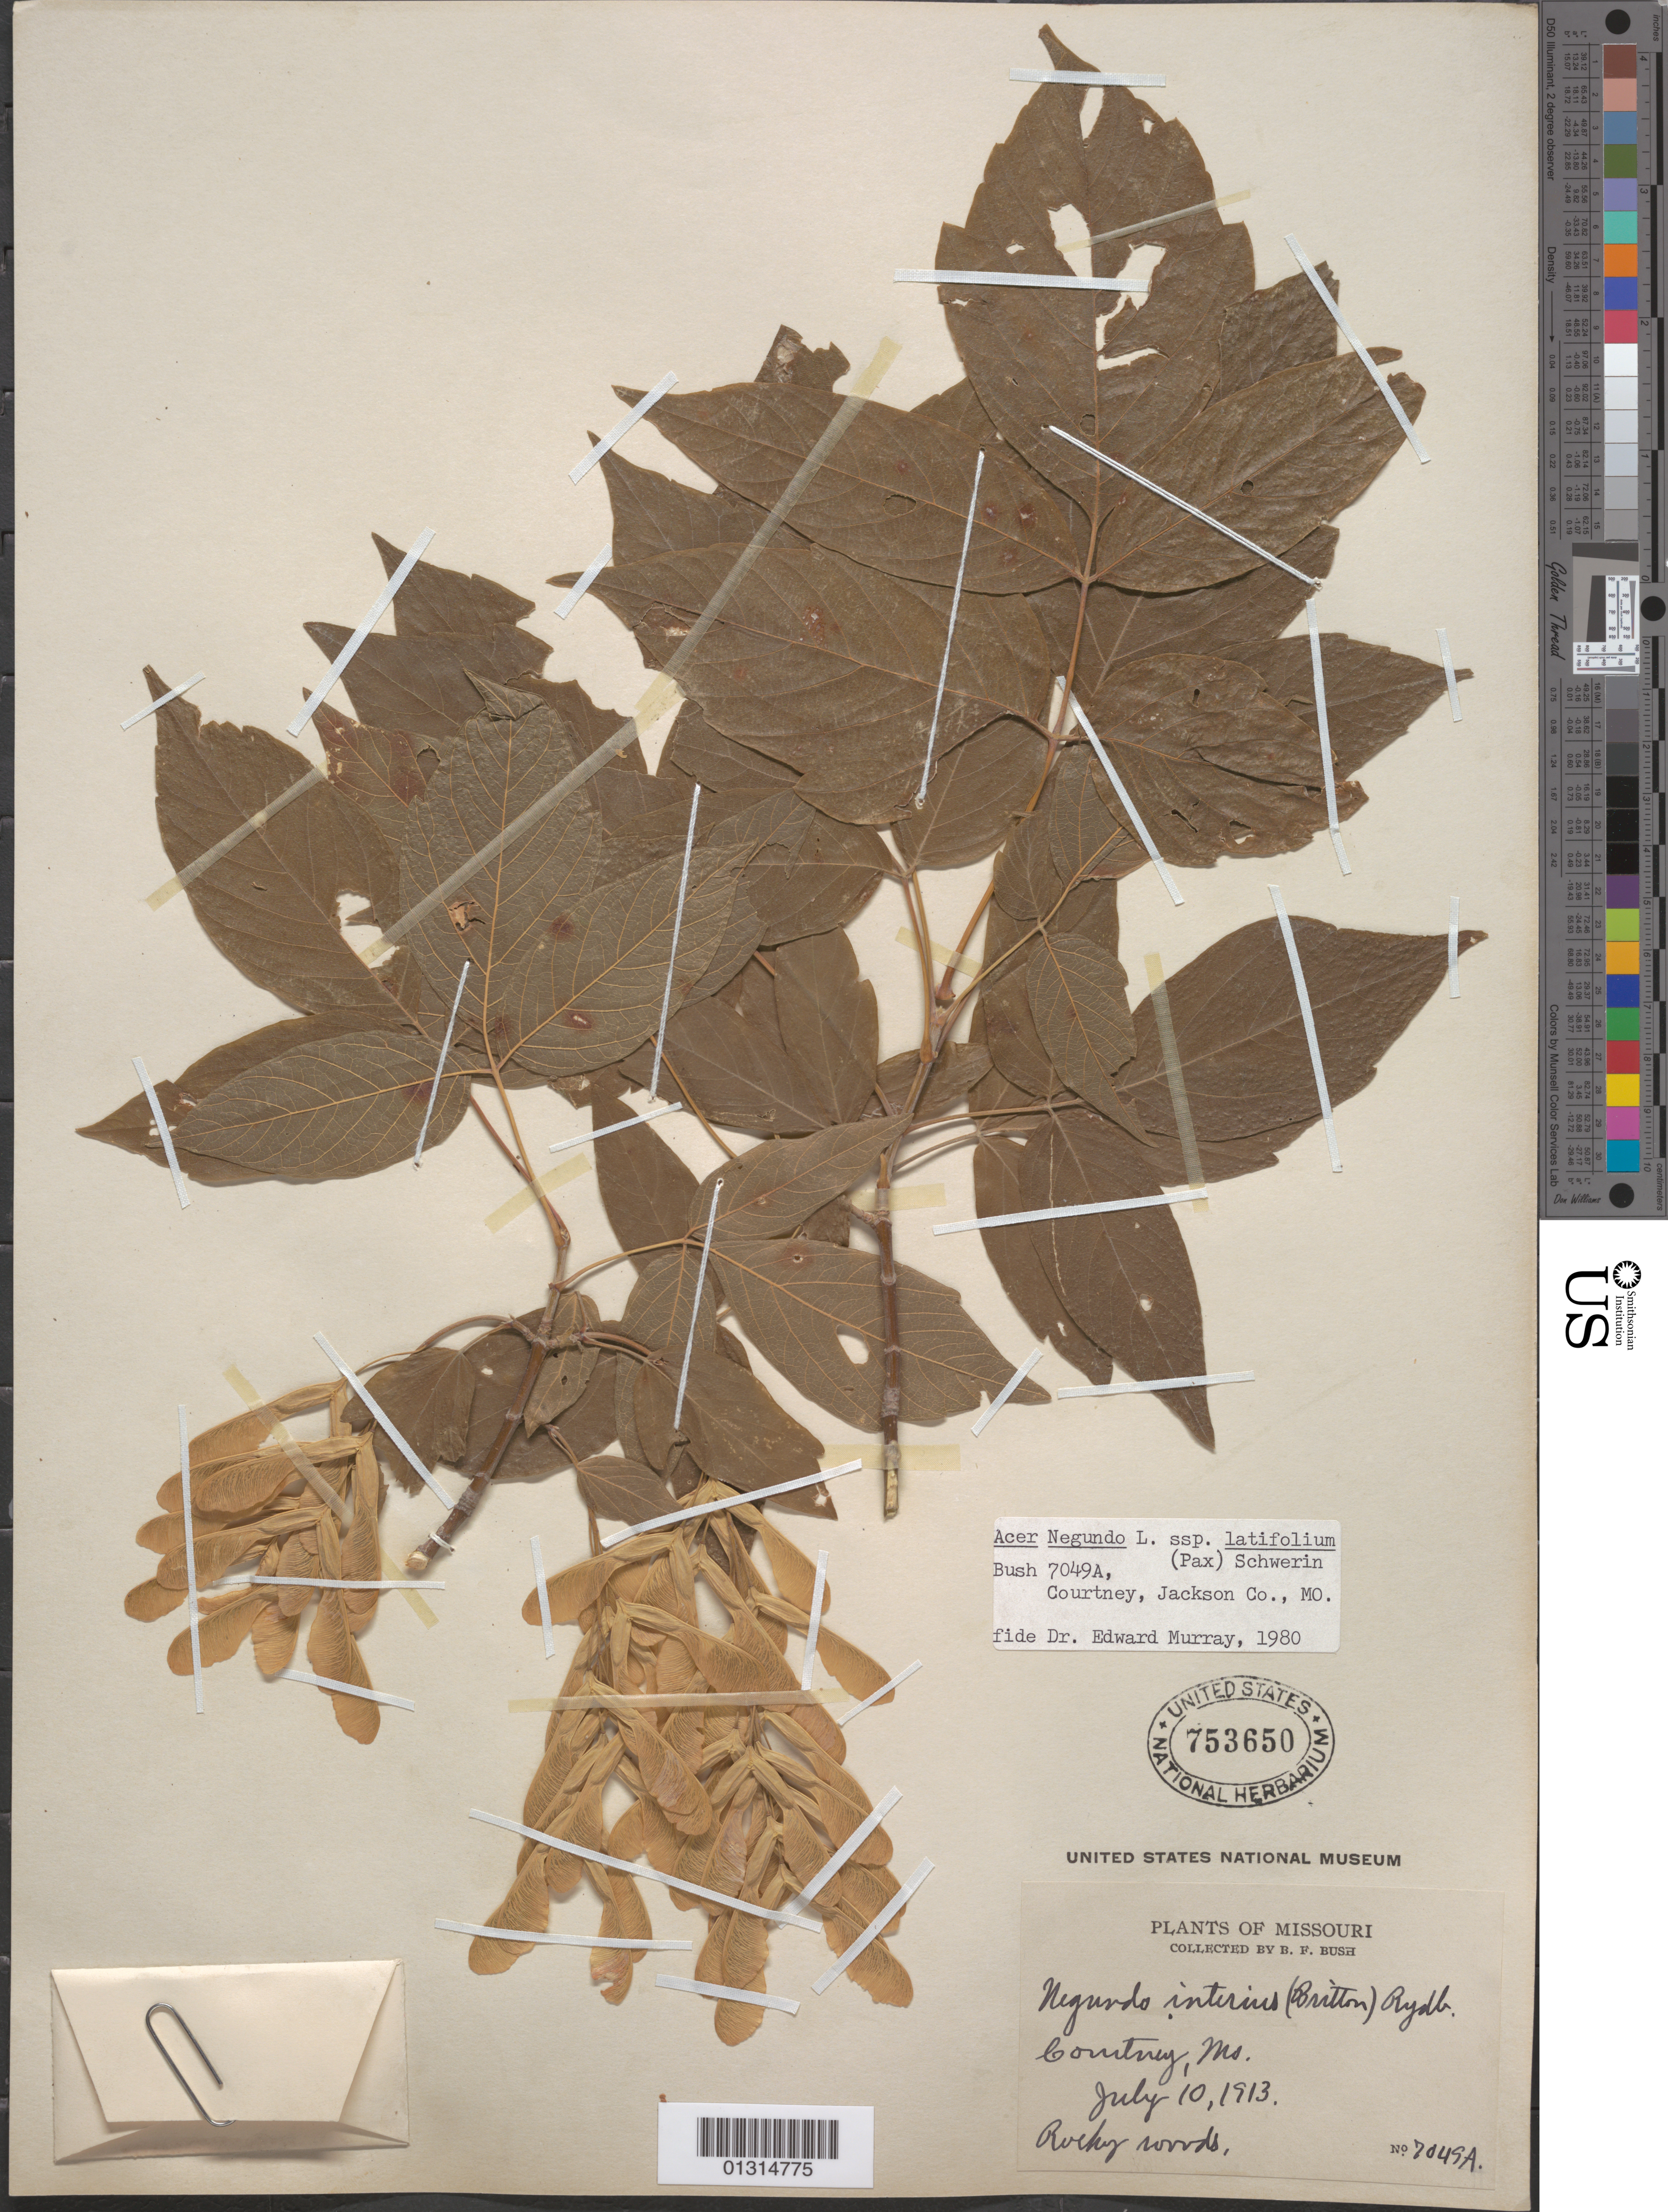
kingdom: Plantae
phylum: Tracheophyta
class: Magnoliopsida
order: Sapindales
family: Sapindaceae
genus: Acer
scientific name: Acer negundo subsp. latifolium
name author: (Pax) Schwer.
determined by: Murray, Edward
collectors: B. F. Bush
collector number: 7049 A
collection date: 1913-07-10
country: United States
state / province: Missouri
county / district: Jackson County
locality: Courtney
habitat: Rocky woods.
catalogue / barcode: US 753650